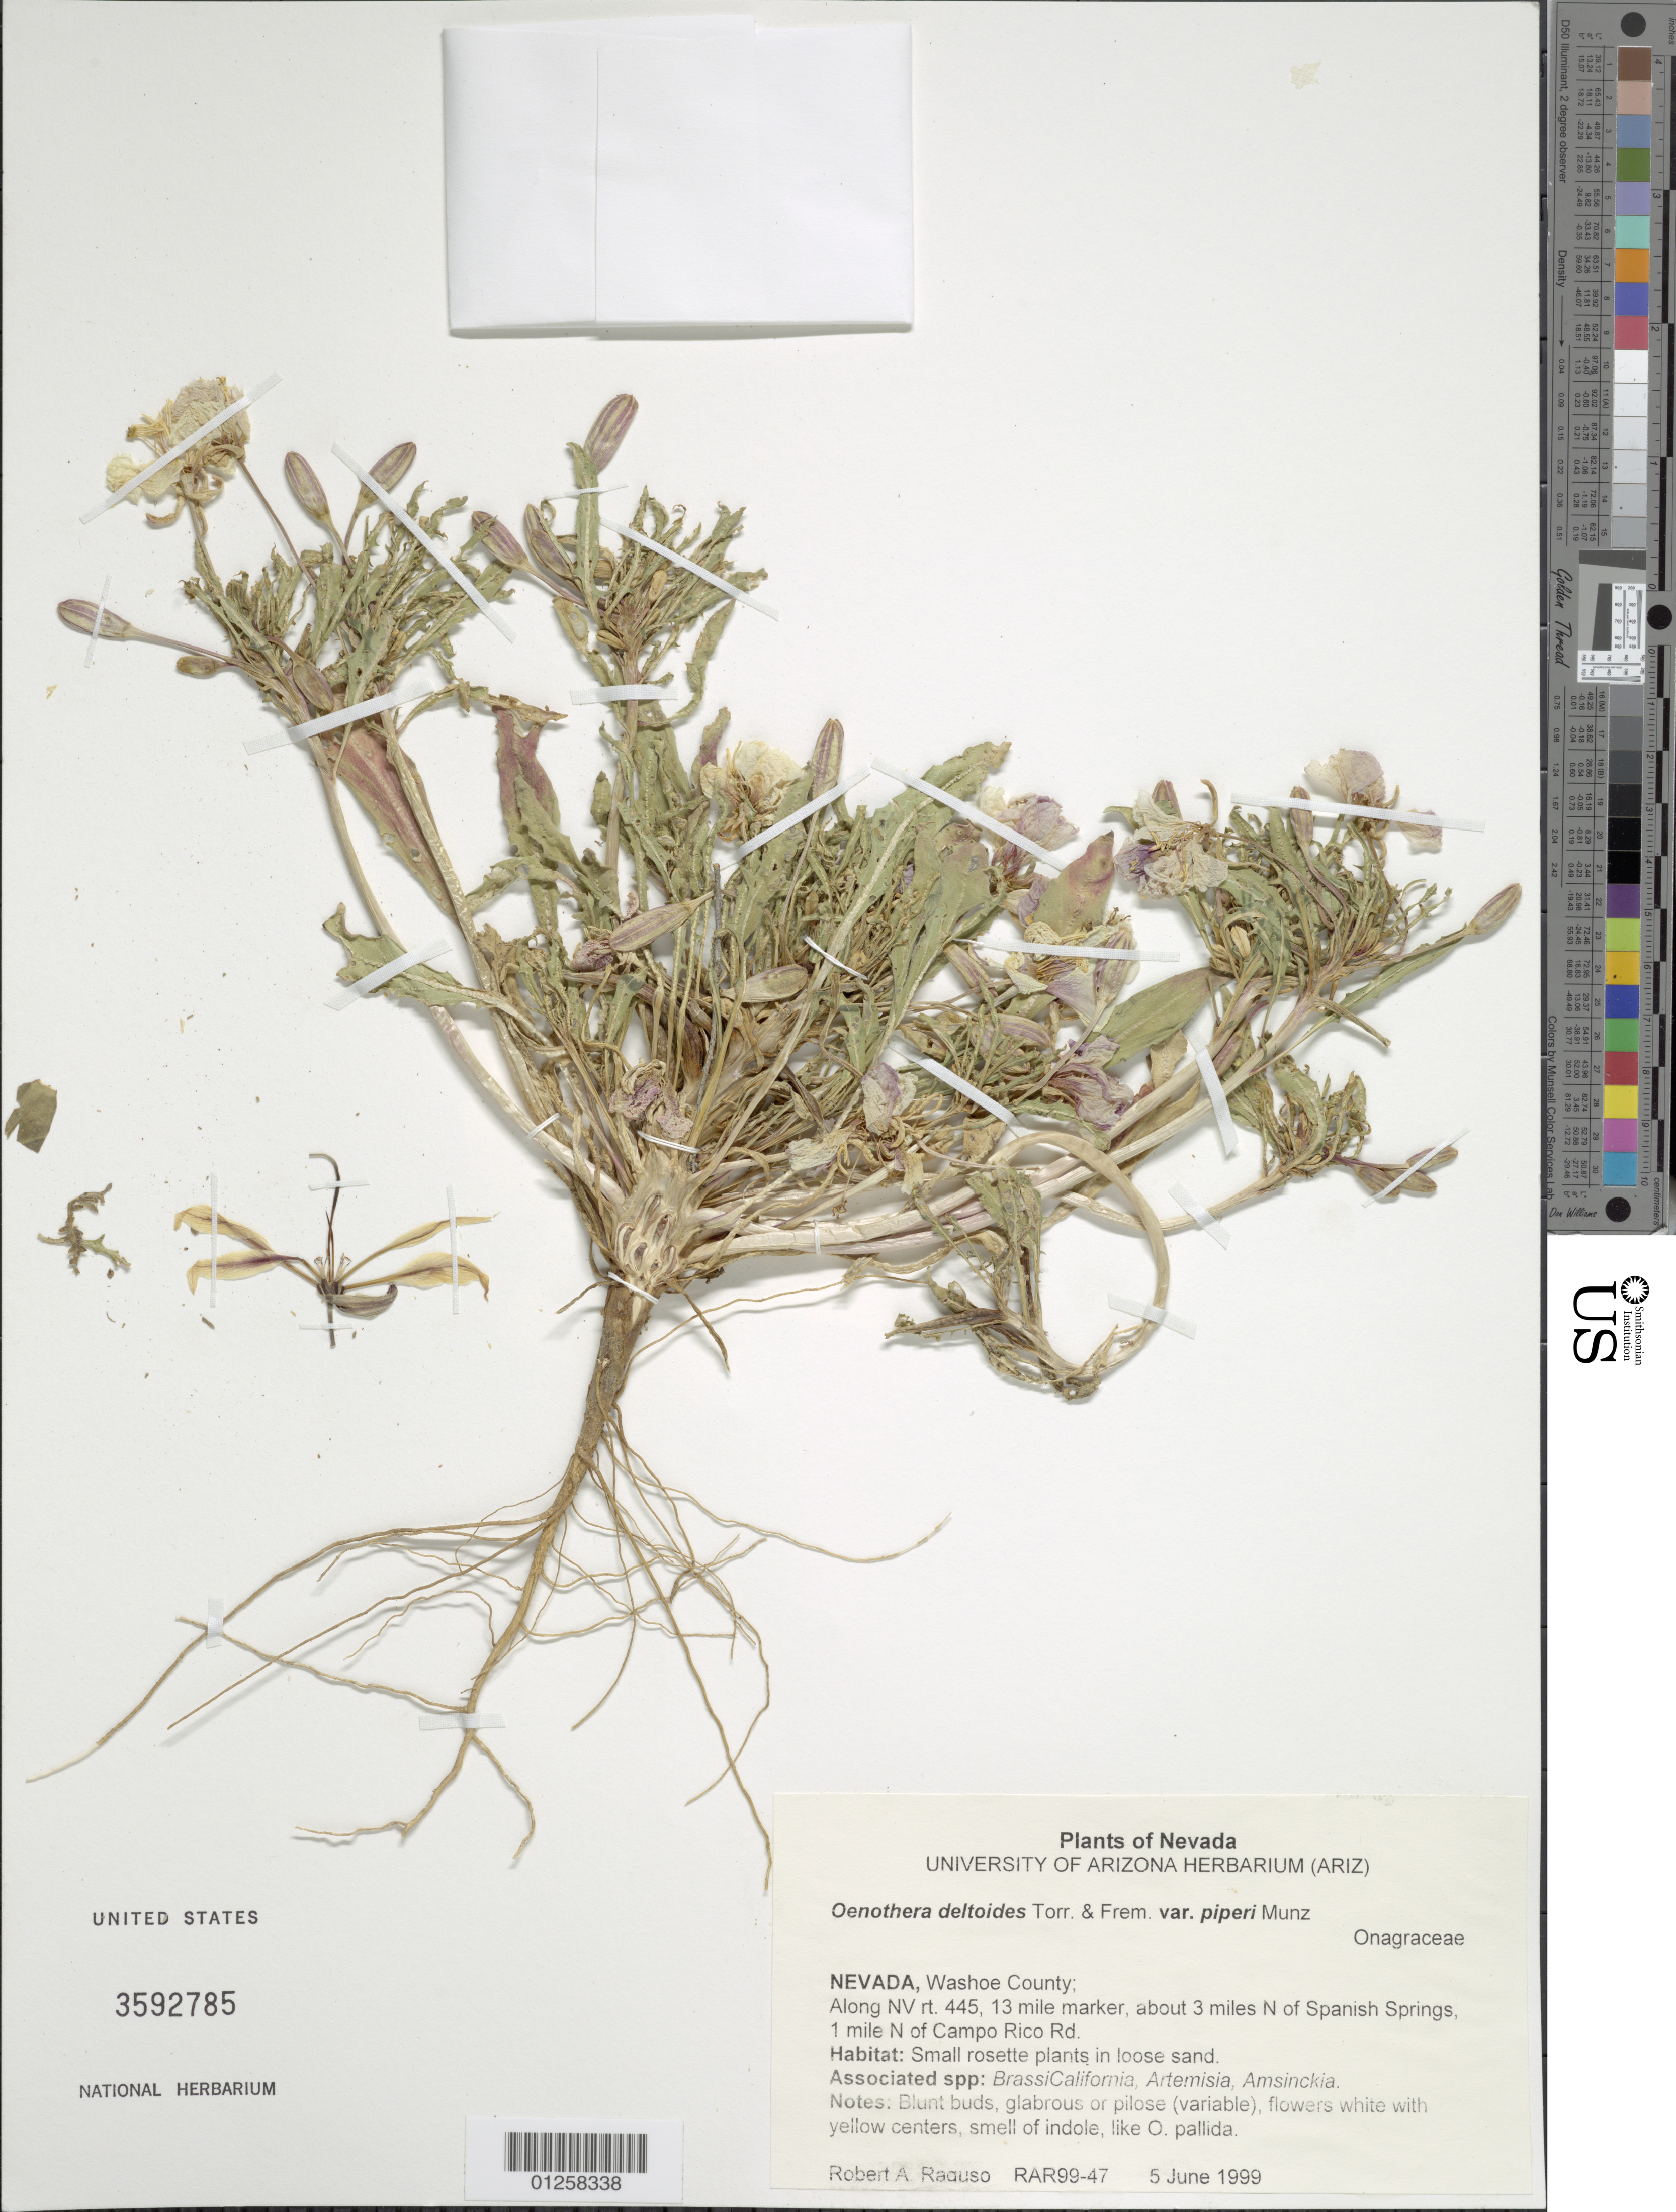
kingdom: Plantae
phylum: Tracheophyta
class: Magnoliopsida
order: Myrtales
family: Onagraceae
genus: Oenothera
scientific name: Oenothera deltoides subsp. piperi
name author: (Munz) W.M. Klein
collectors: R. Raguso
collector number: RAR99-47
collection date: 1999-06-05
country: United States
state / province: California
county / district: Merced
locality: Along NV rt. 445, 13 mile marker, about 3 miles N of Spanish Springs. 1 mile N of Campo Rico Road.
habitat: In sand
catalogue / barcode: US 3592785